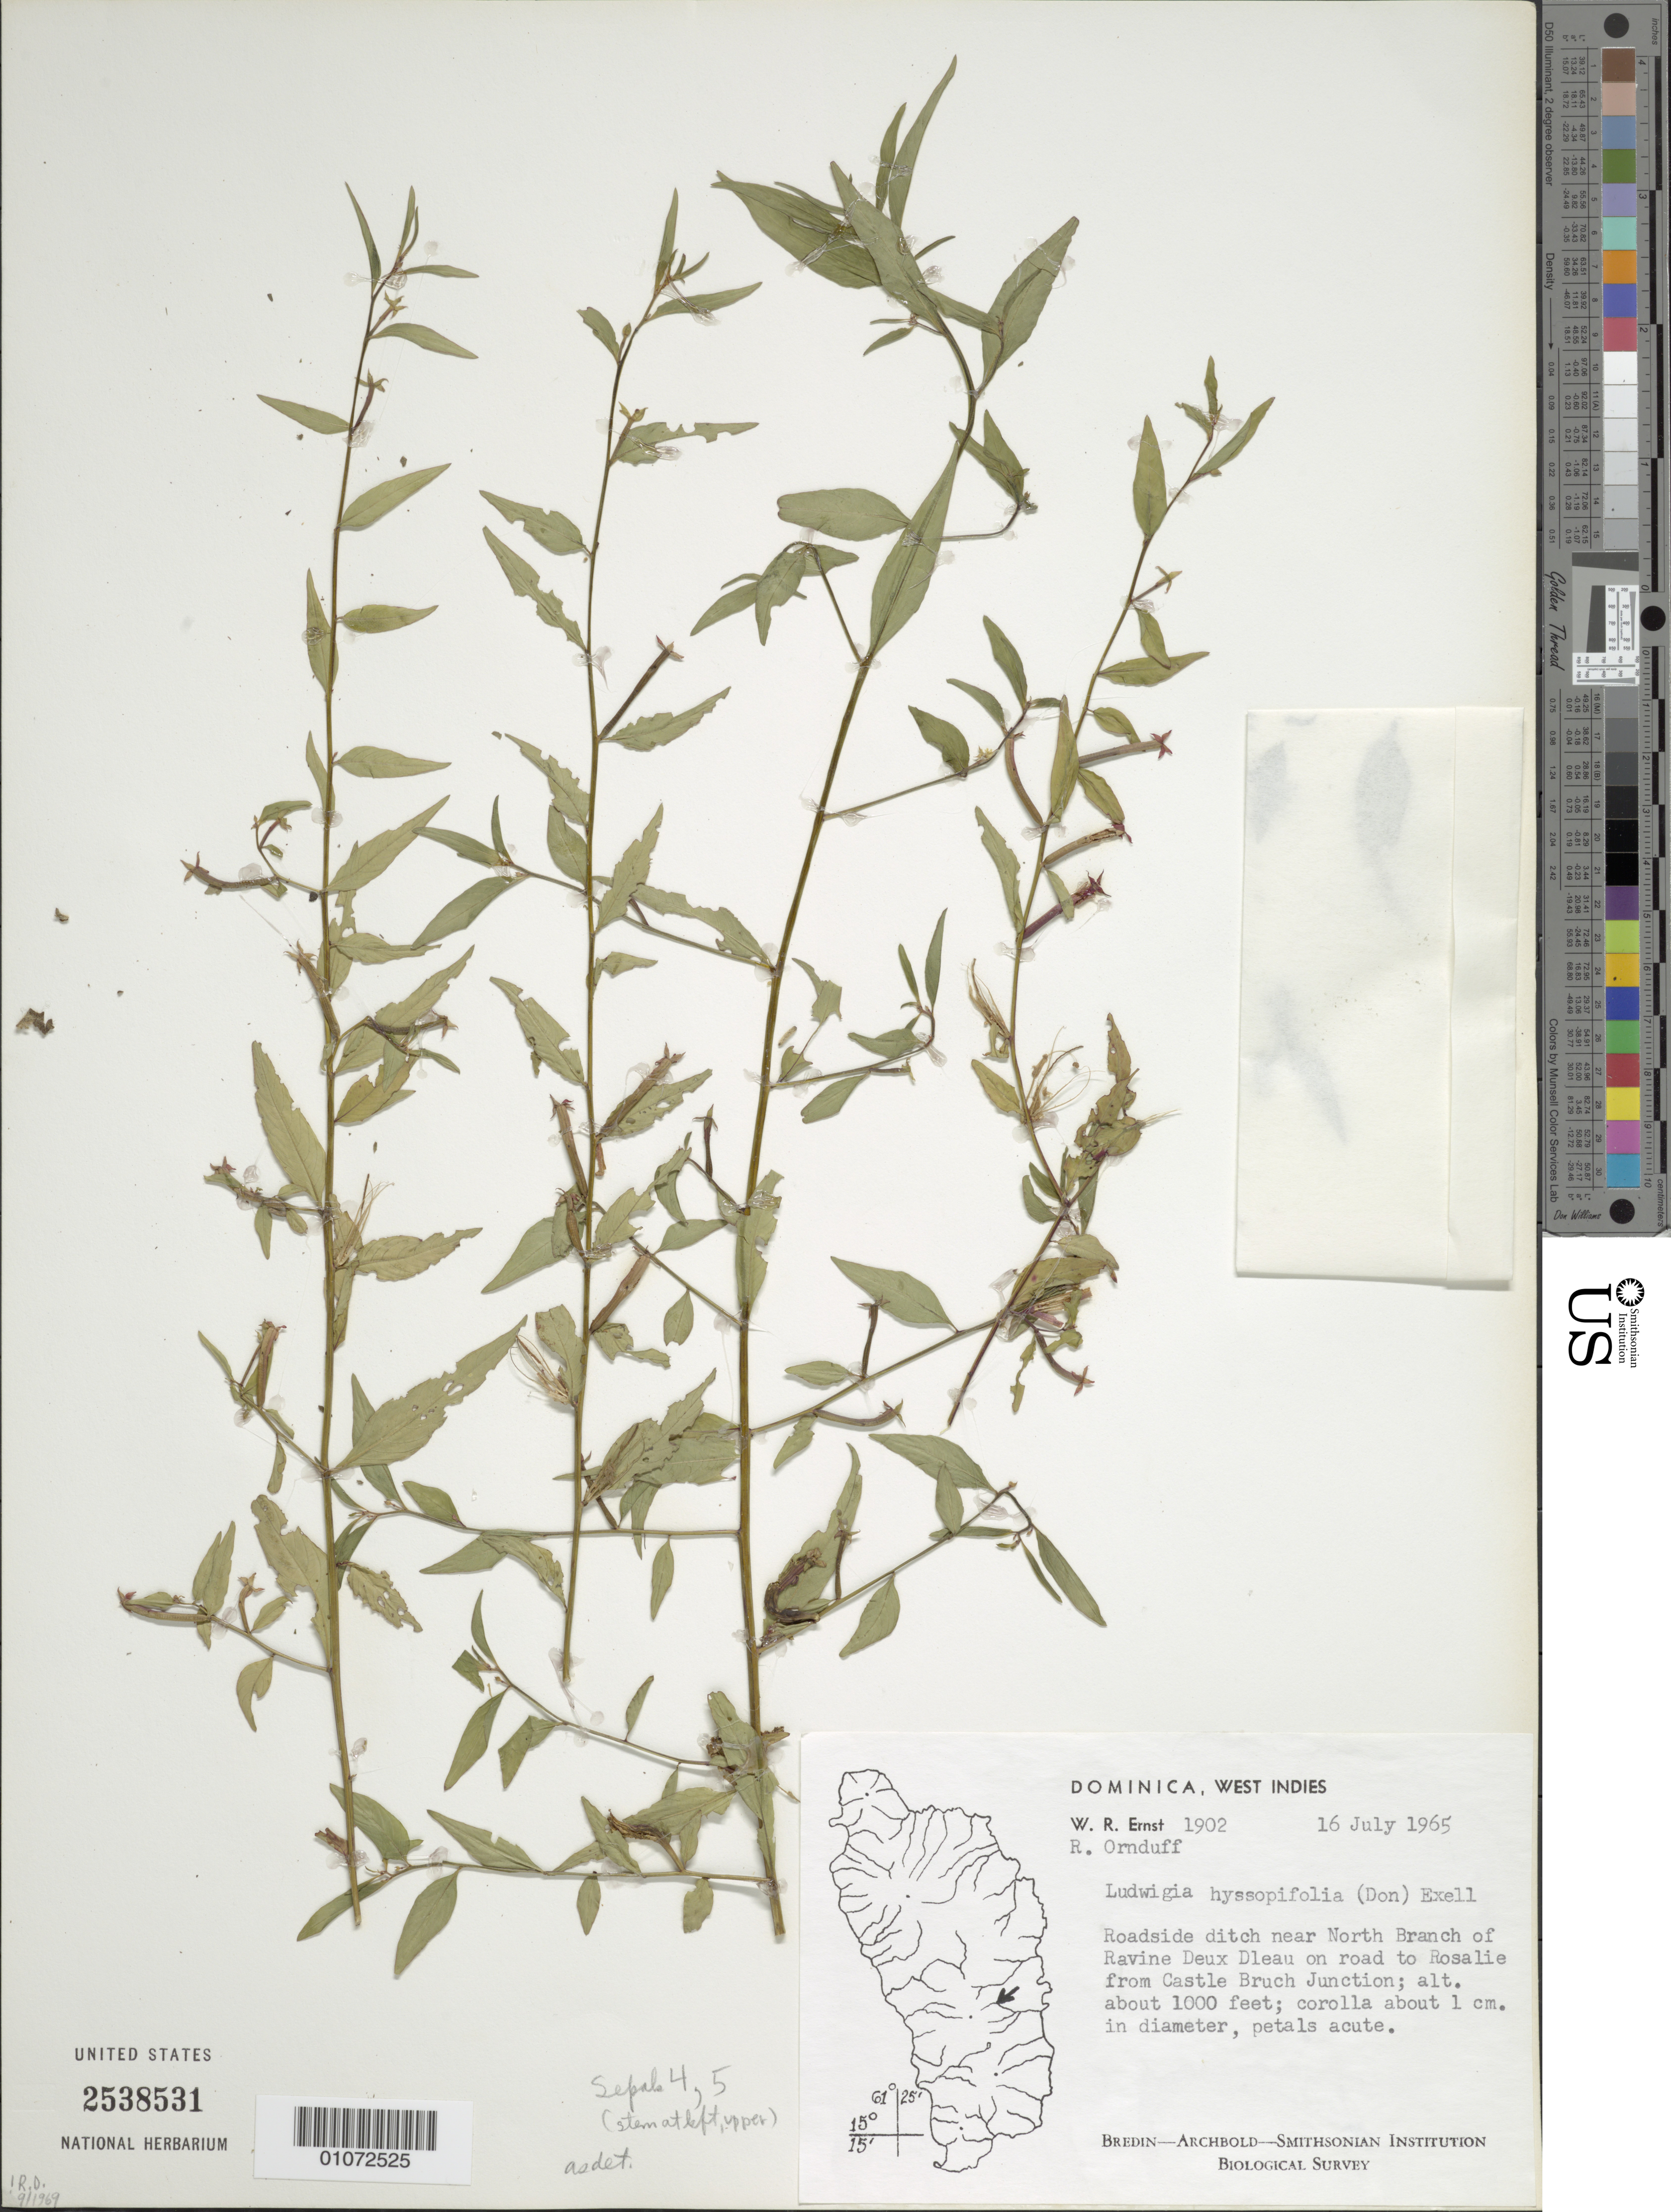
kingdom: Plantae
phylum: Tracheophyta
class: Magnoliopsida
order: Myrtales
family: Onagraceae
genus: Ludwigia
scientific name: Ludwigia hyssopifolia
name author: (G. Don) Exell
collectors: W. R. Ernst & R. Ornduff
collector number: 1902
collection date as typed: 16 Jul 1965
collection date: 1965-07-16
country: Dominica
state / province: St. David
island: Dominica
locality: Roadside ditch near North Branch of Ravine Deux Dleau on road to Rosalie from Castle Bruch Junction.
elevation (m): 305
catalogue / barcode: US 2538531